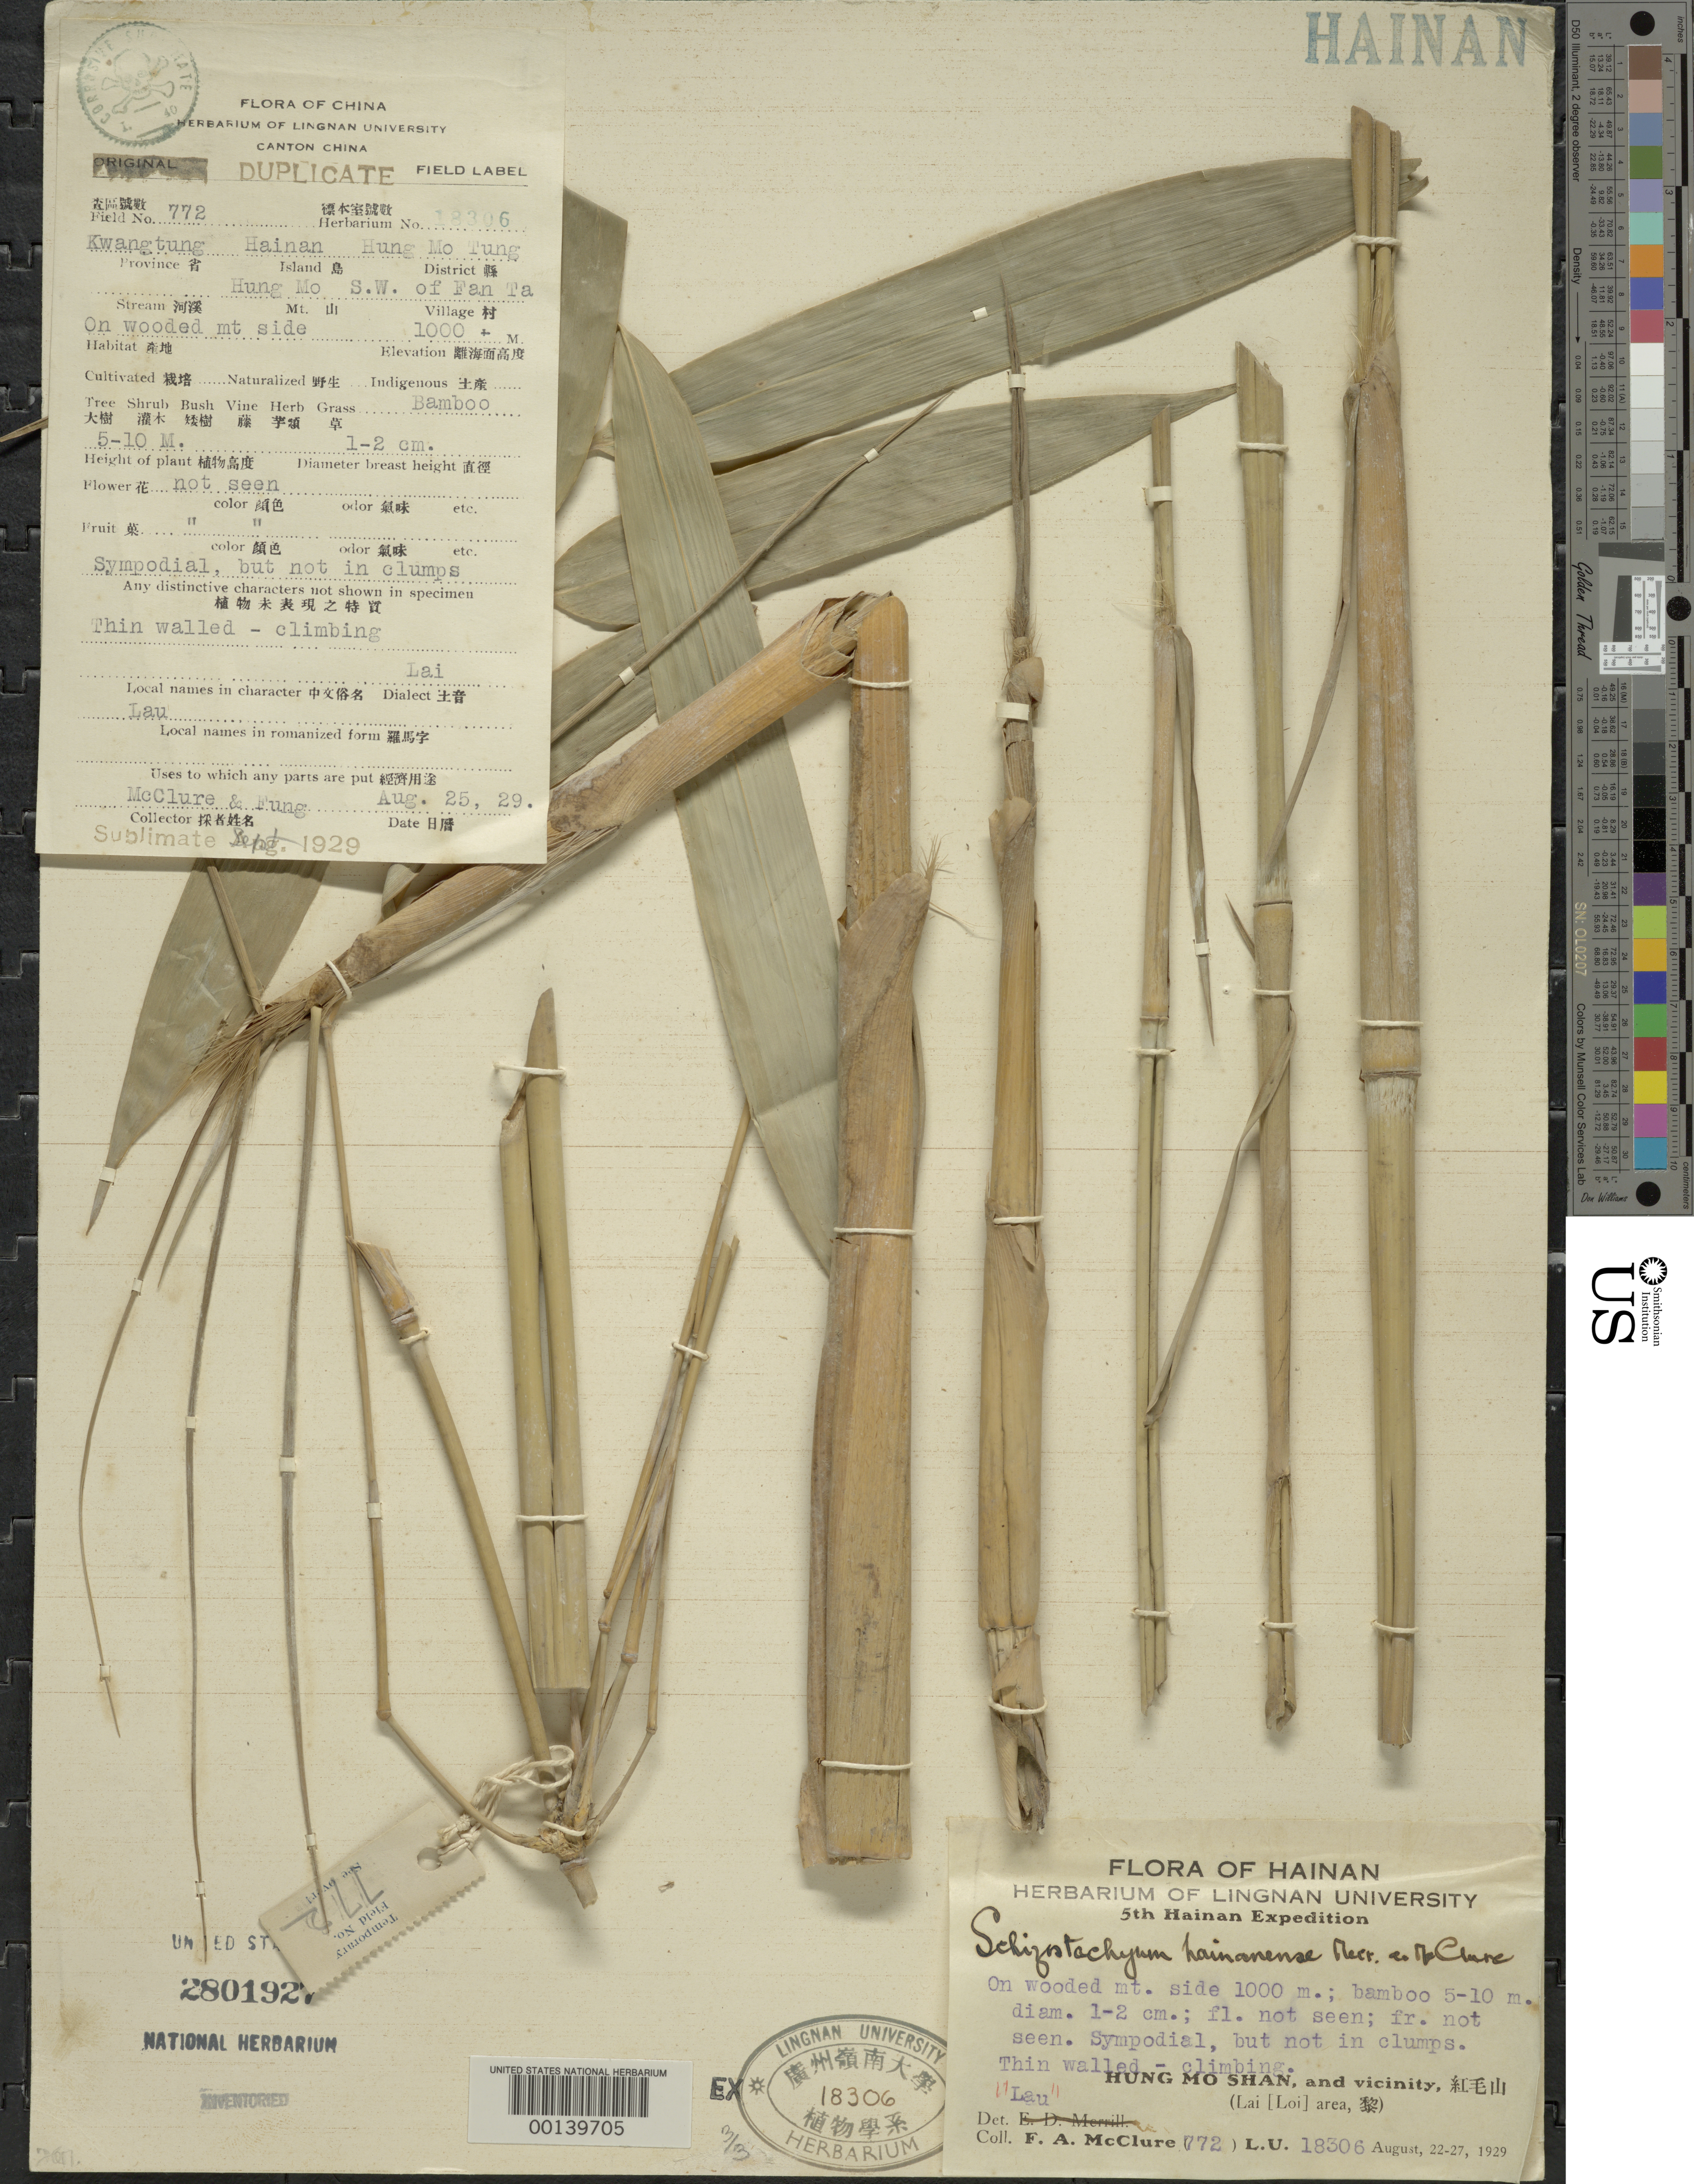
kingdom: Plantae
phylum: Tracheophyta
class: Liliopsida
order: Poales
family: Poaceae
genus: Schizostachyum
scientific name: Schizostachyum hainanense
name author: Merr. ex McClure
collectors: F. A. McClure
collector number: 772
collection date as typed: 22 Aug 1929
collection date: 1929-08-22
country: China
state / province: Hainan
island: Hainan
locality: Hung mo shan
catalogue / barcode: US 2801927